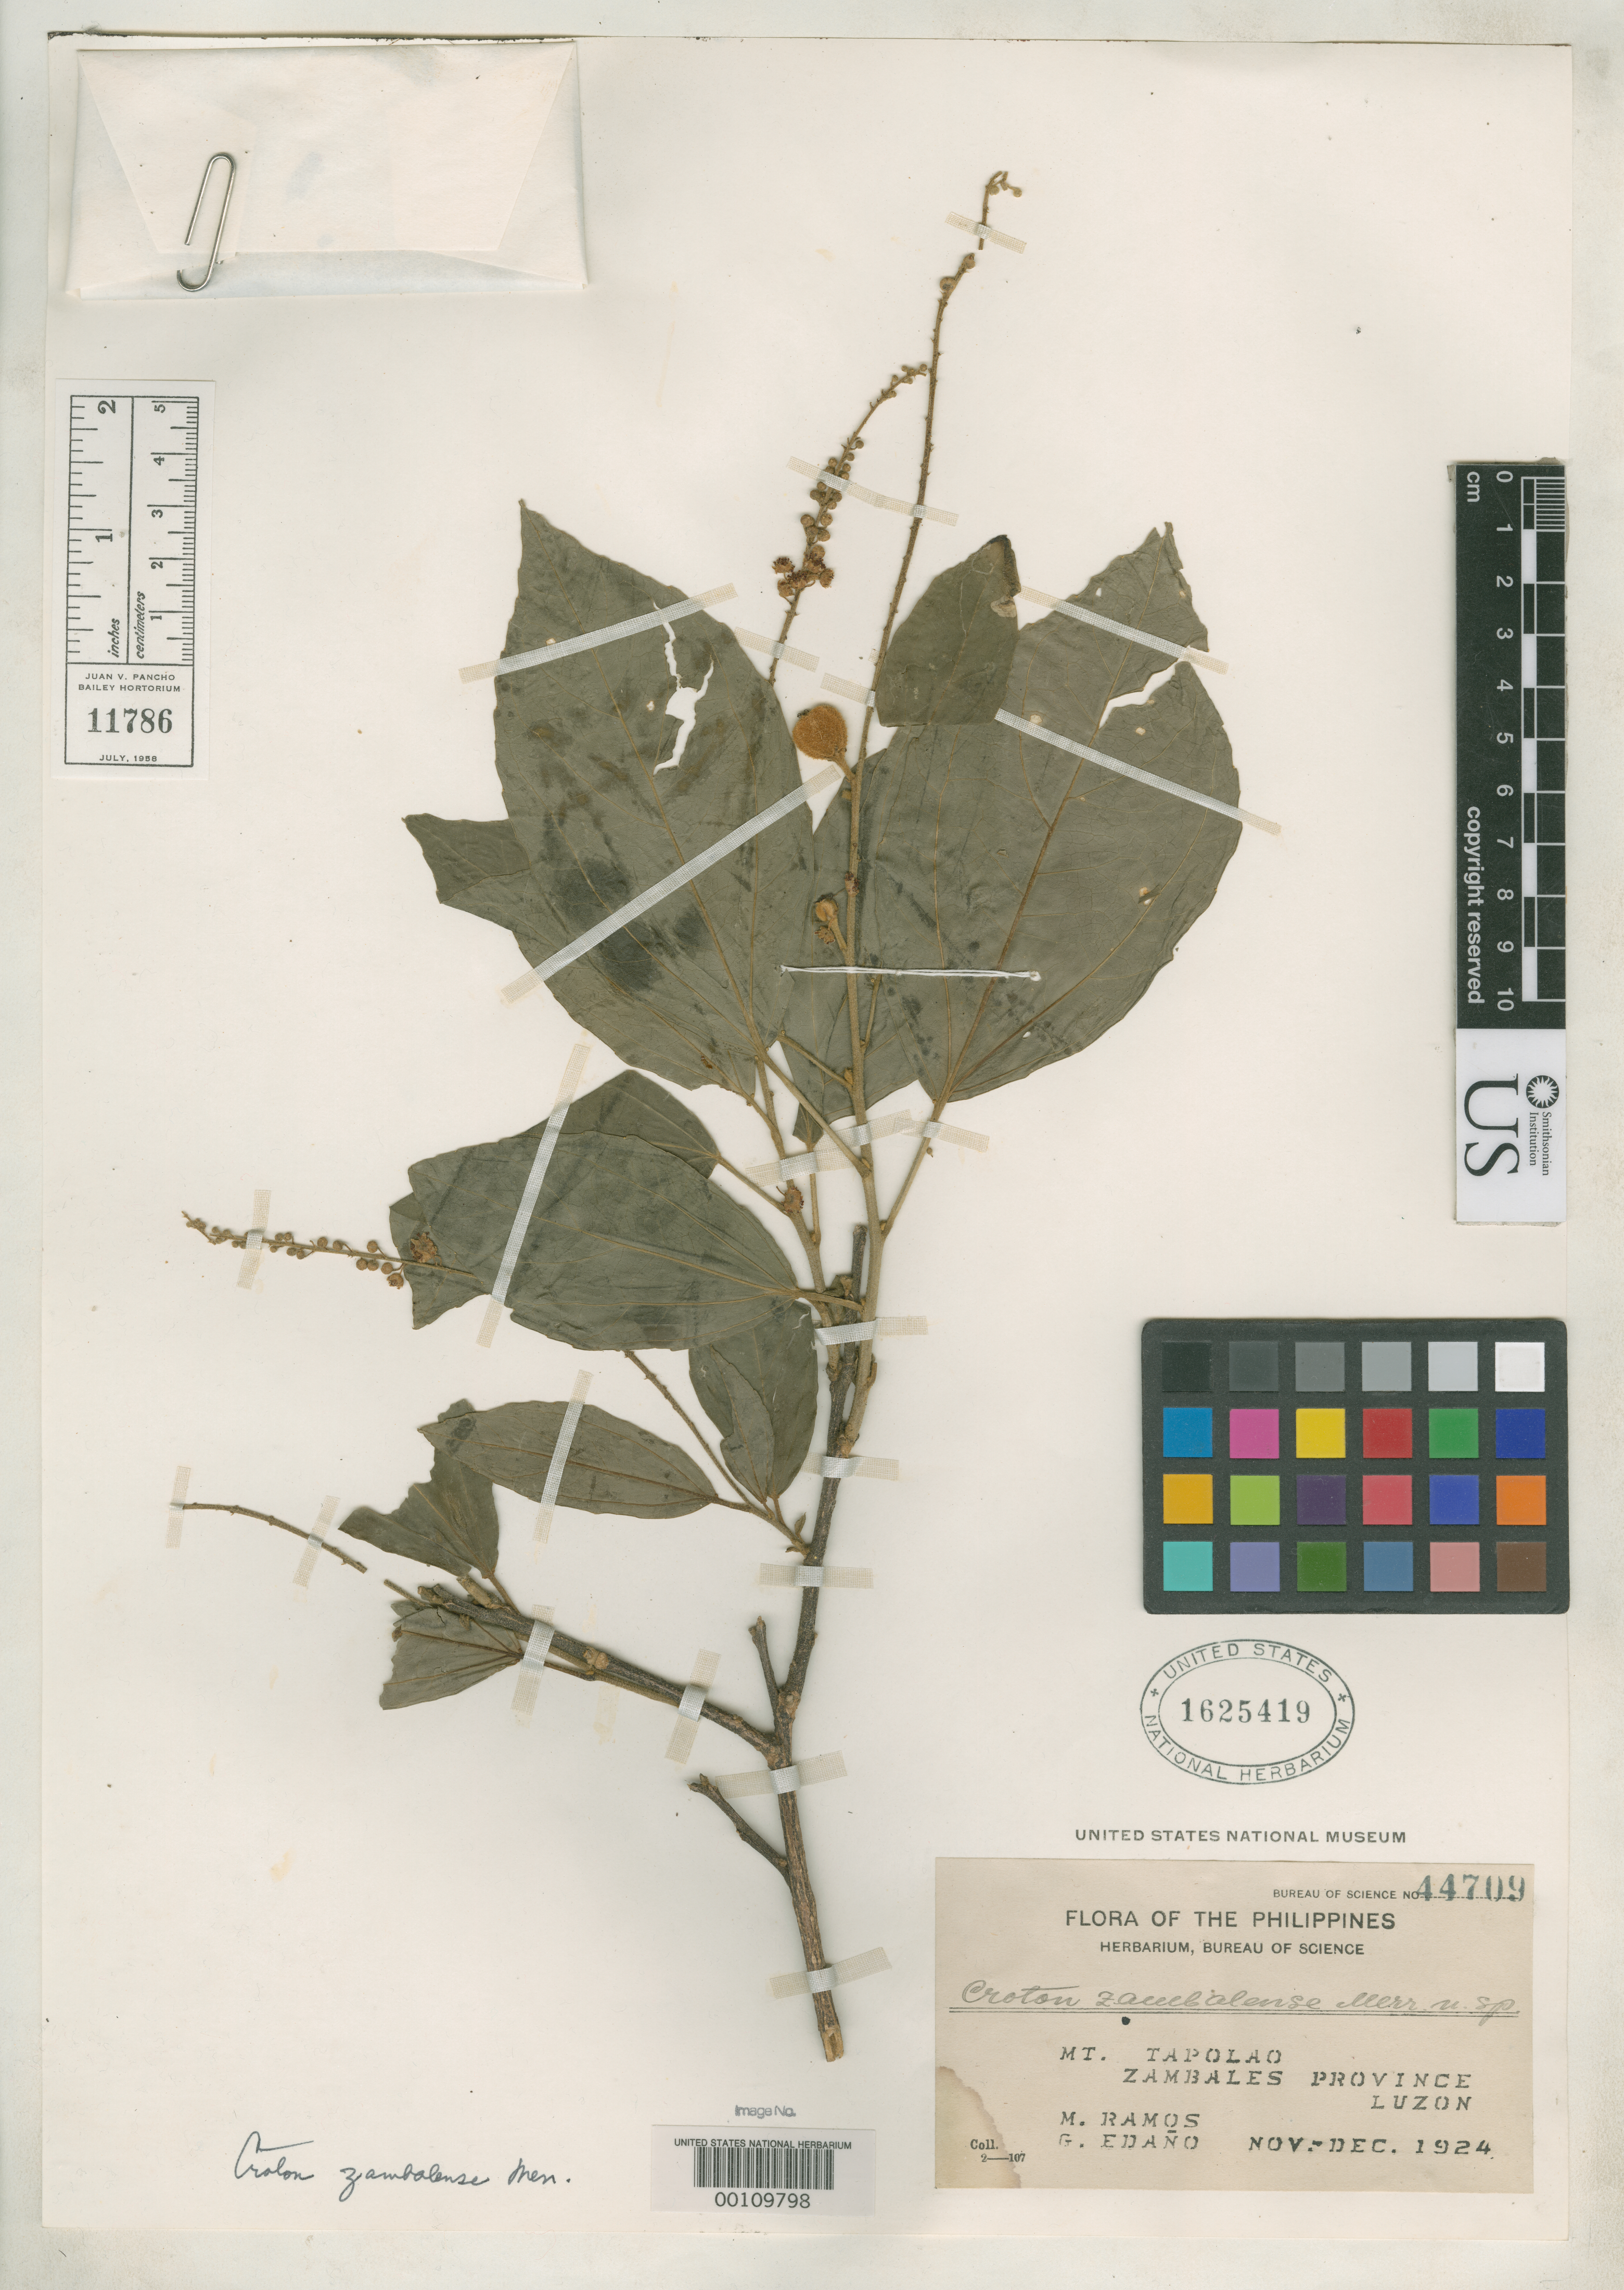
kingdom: Plantae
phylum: Tracheophyta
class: Magnoliopsida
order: Malpighiales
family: Euphorbiaceae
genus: Croton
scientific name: Croton zambalensis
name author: Merr.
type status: Isotype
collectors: M. Ramos & G. E. Edaño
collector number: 44709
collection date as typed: Nov 1924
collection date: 1924-11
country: Philippines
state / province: Central Luzon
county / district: Zambales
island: Luzon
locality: Mt. Tapulao.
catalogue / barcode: US 1625419